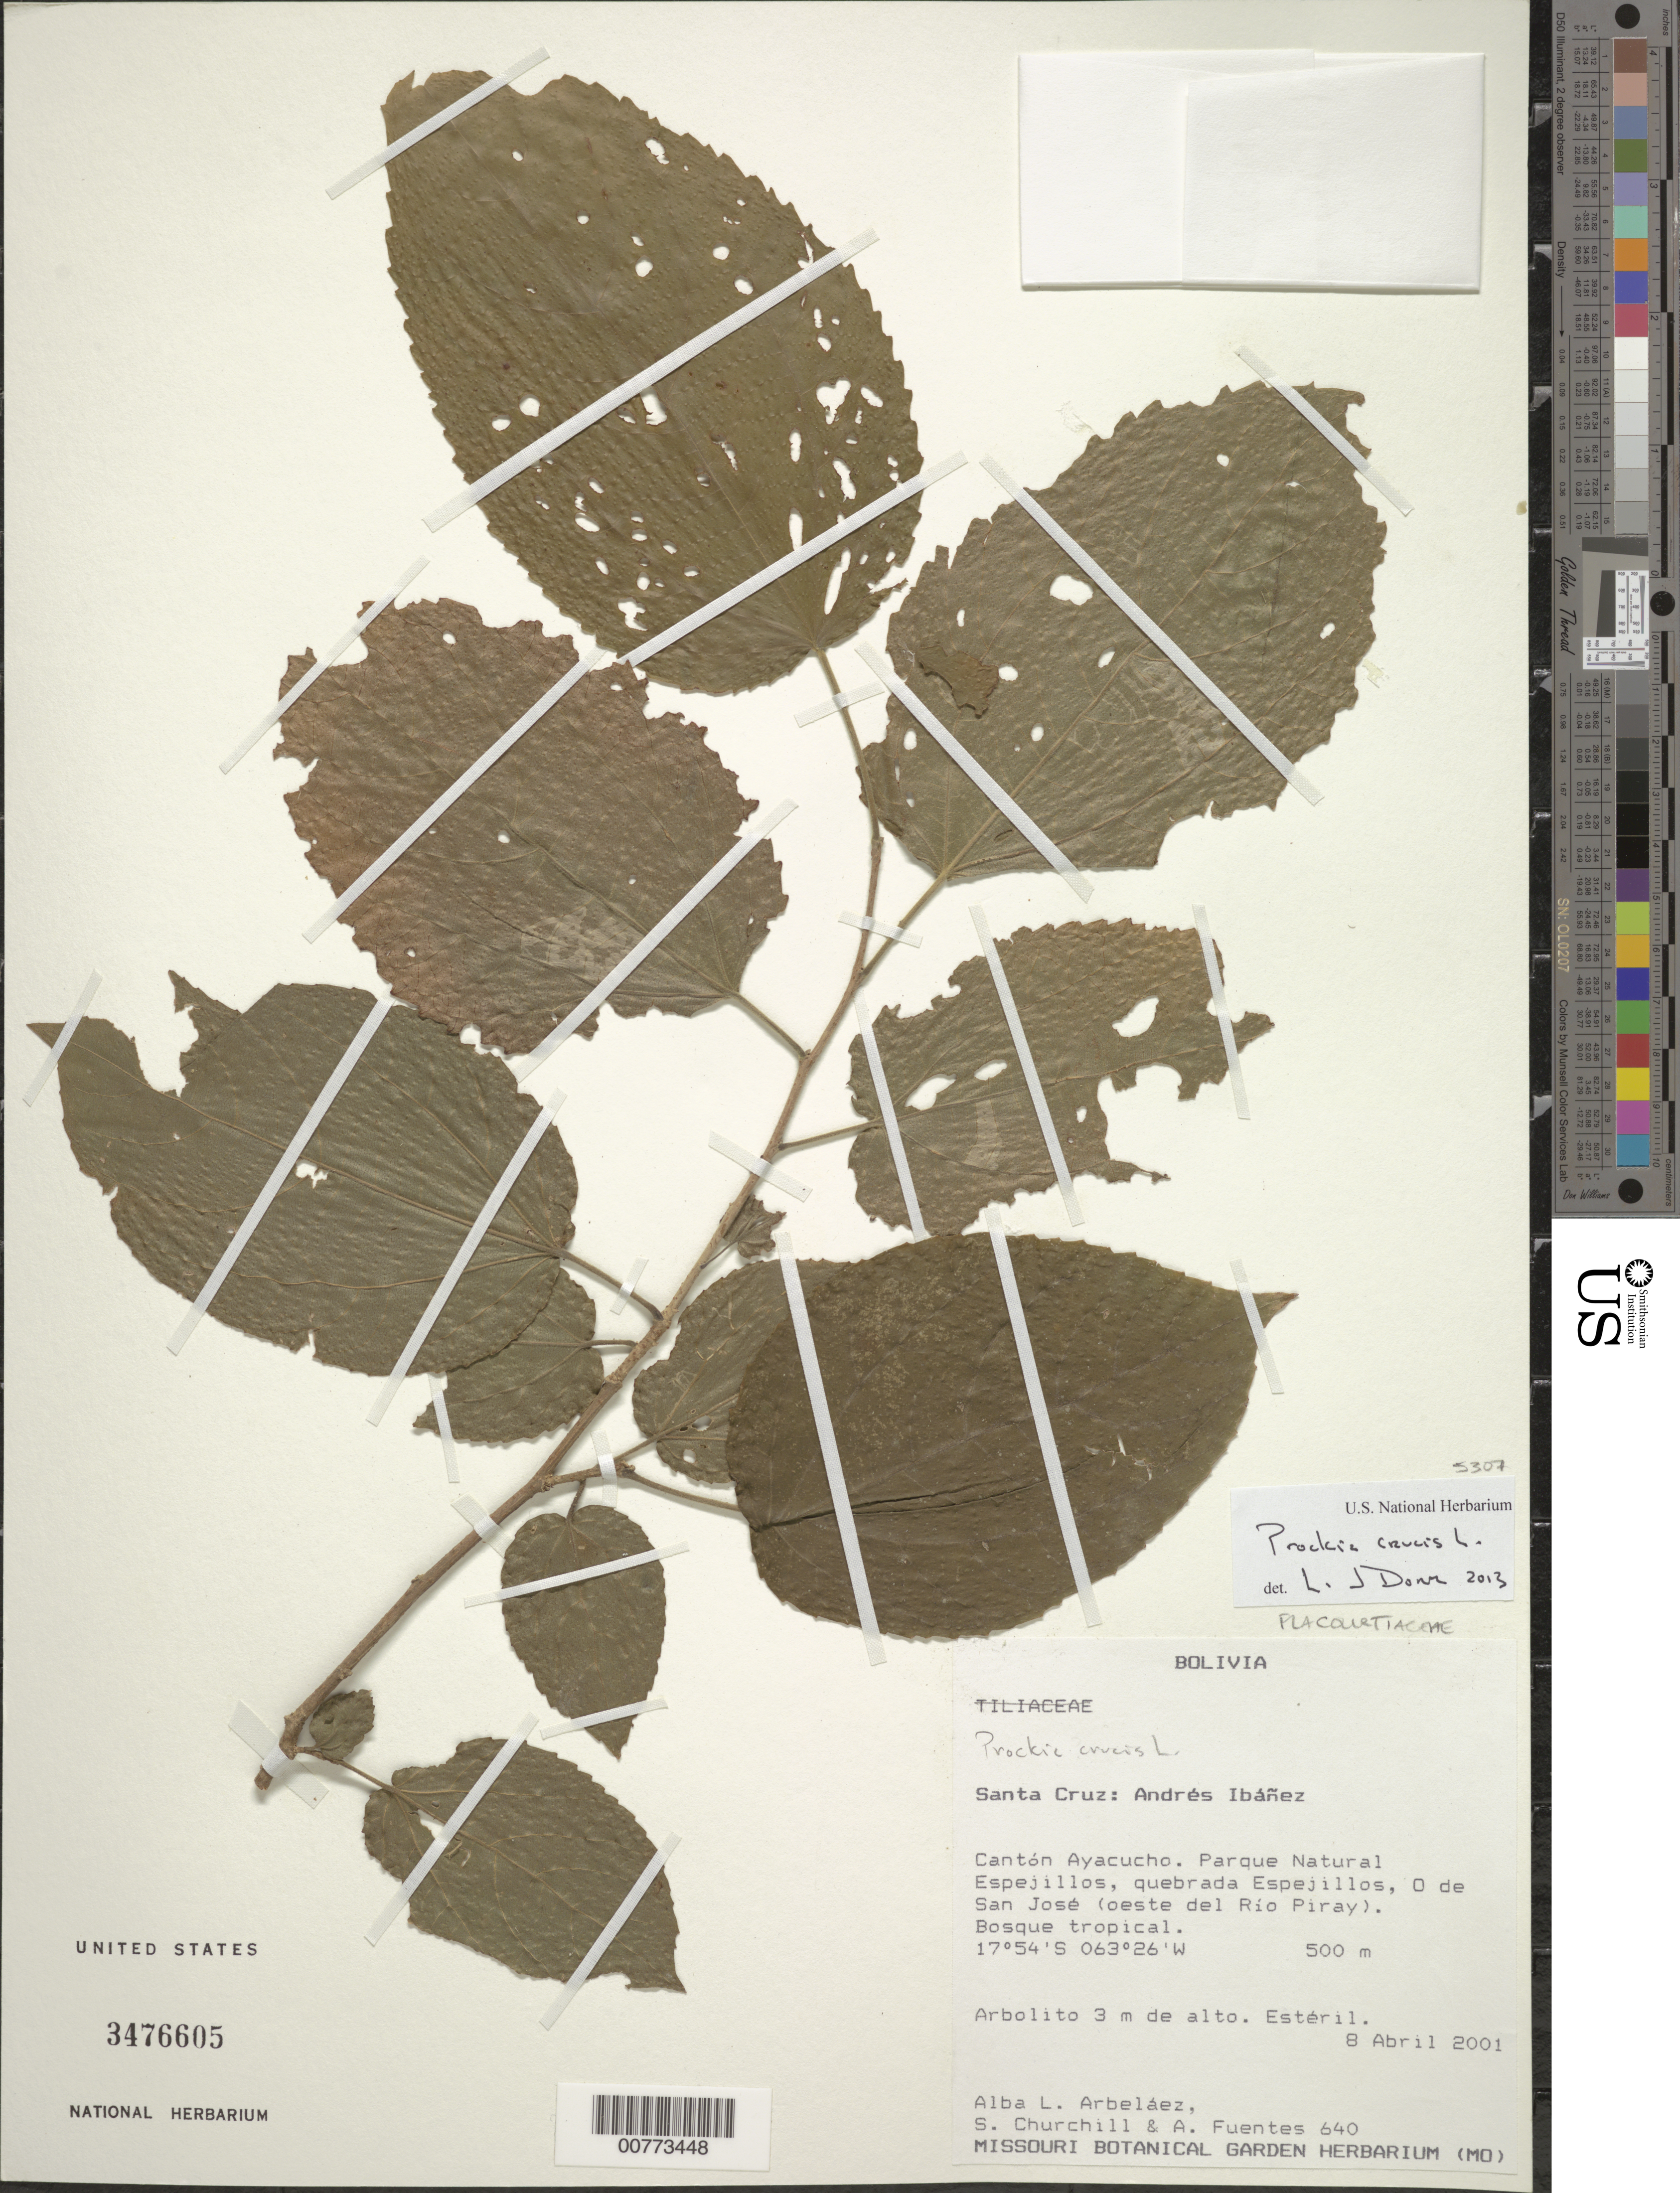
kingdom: Plantae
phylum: Tracheophyta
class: Magnoliopsida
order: Malpighiales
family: Salicaceae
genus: Prockia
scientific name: Prockia crucis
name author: P. Browne ex L.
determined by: Dorr, L. J., (BOT), Smithsonian Institution - National Museum of Natural History (UNITED STATES)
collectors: A. Arbeláez Alvarez, S. Churchill & A. Fuentes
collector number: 640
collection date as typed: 08 Apr 2001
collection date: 2001-04-08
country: Bolivia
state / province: Santa Cruz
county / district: Andrés Ibáñez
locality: Cantón Ayacucho. Parque Natural Espejillos, quebrada Espejillos, O de San José (oeste del Río Piray).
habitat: Bosque tropical.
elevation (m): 500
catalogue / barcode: US 3476605